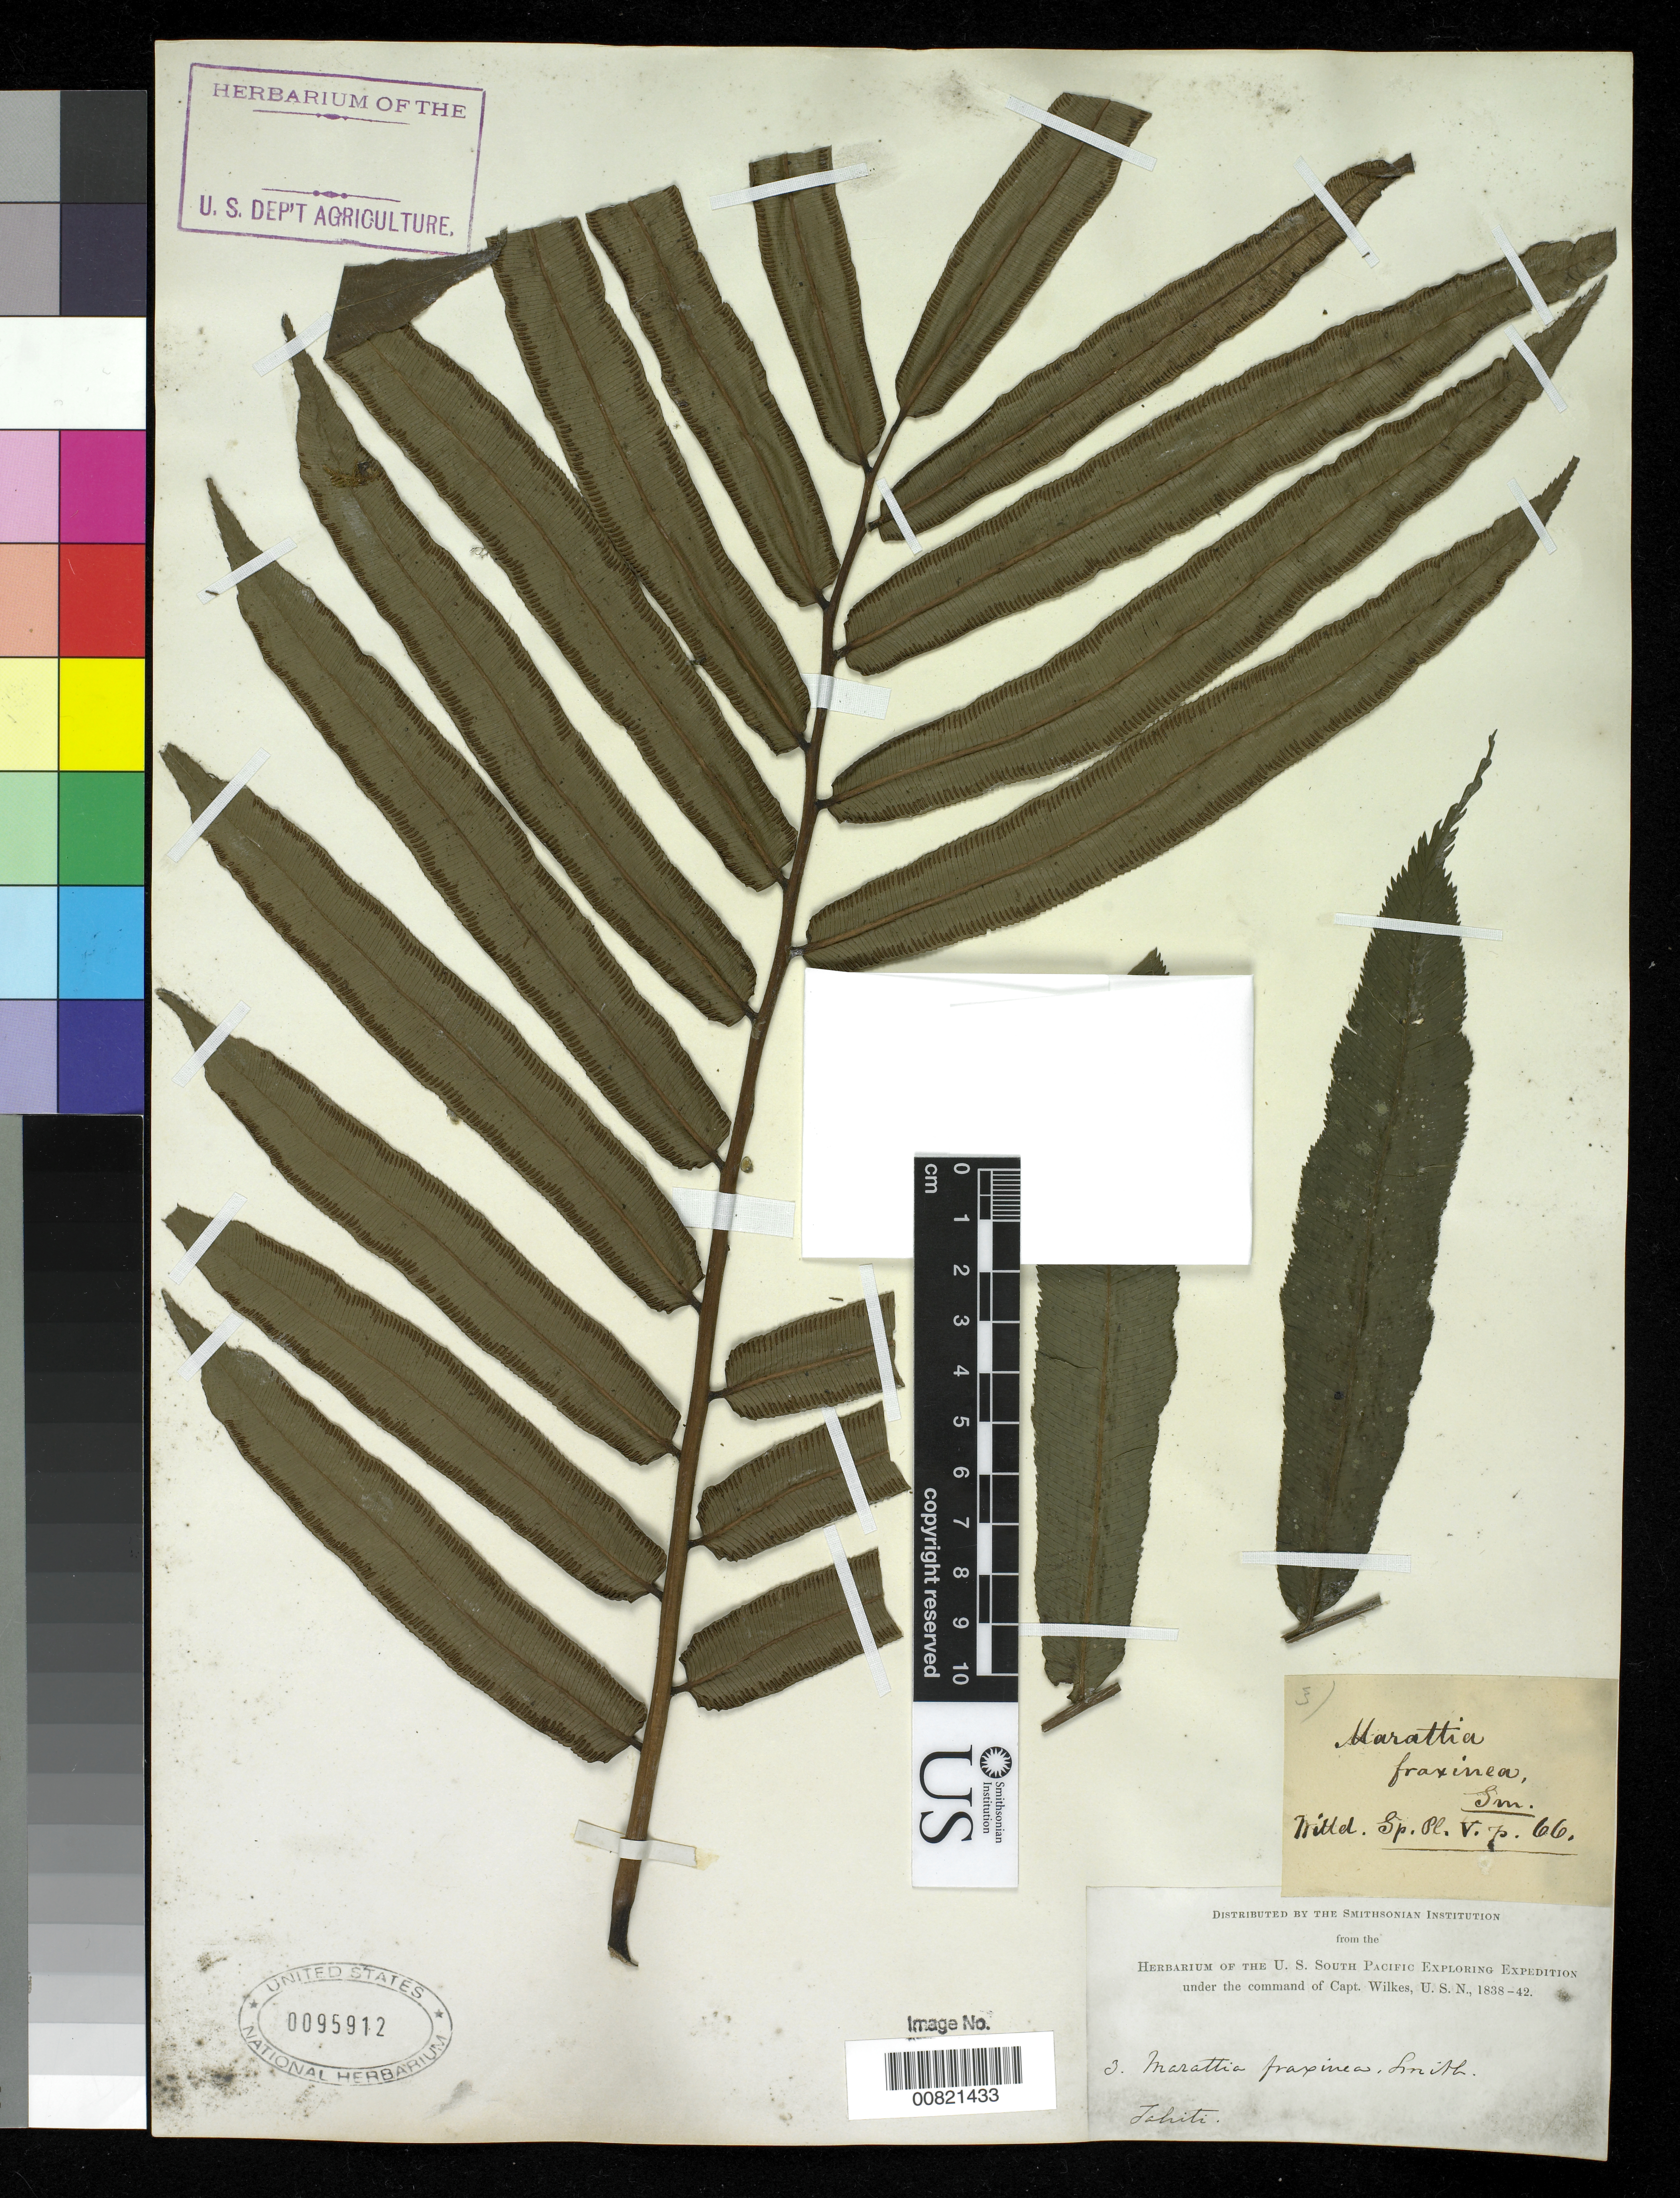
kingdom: Plantae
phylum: Tracheophyta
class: Polypodiopsida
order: Marattiales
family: Marattiaceae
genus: Ptisana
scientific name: Ptisana fraxinea var. fraxinea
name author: (Sm.) Murdock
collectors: Wilkes Explor. Exped.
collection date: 1838/1842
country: French Polynesia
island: Tahiti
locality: Tahiti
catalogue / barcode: US 95912